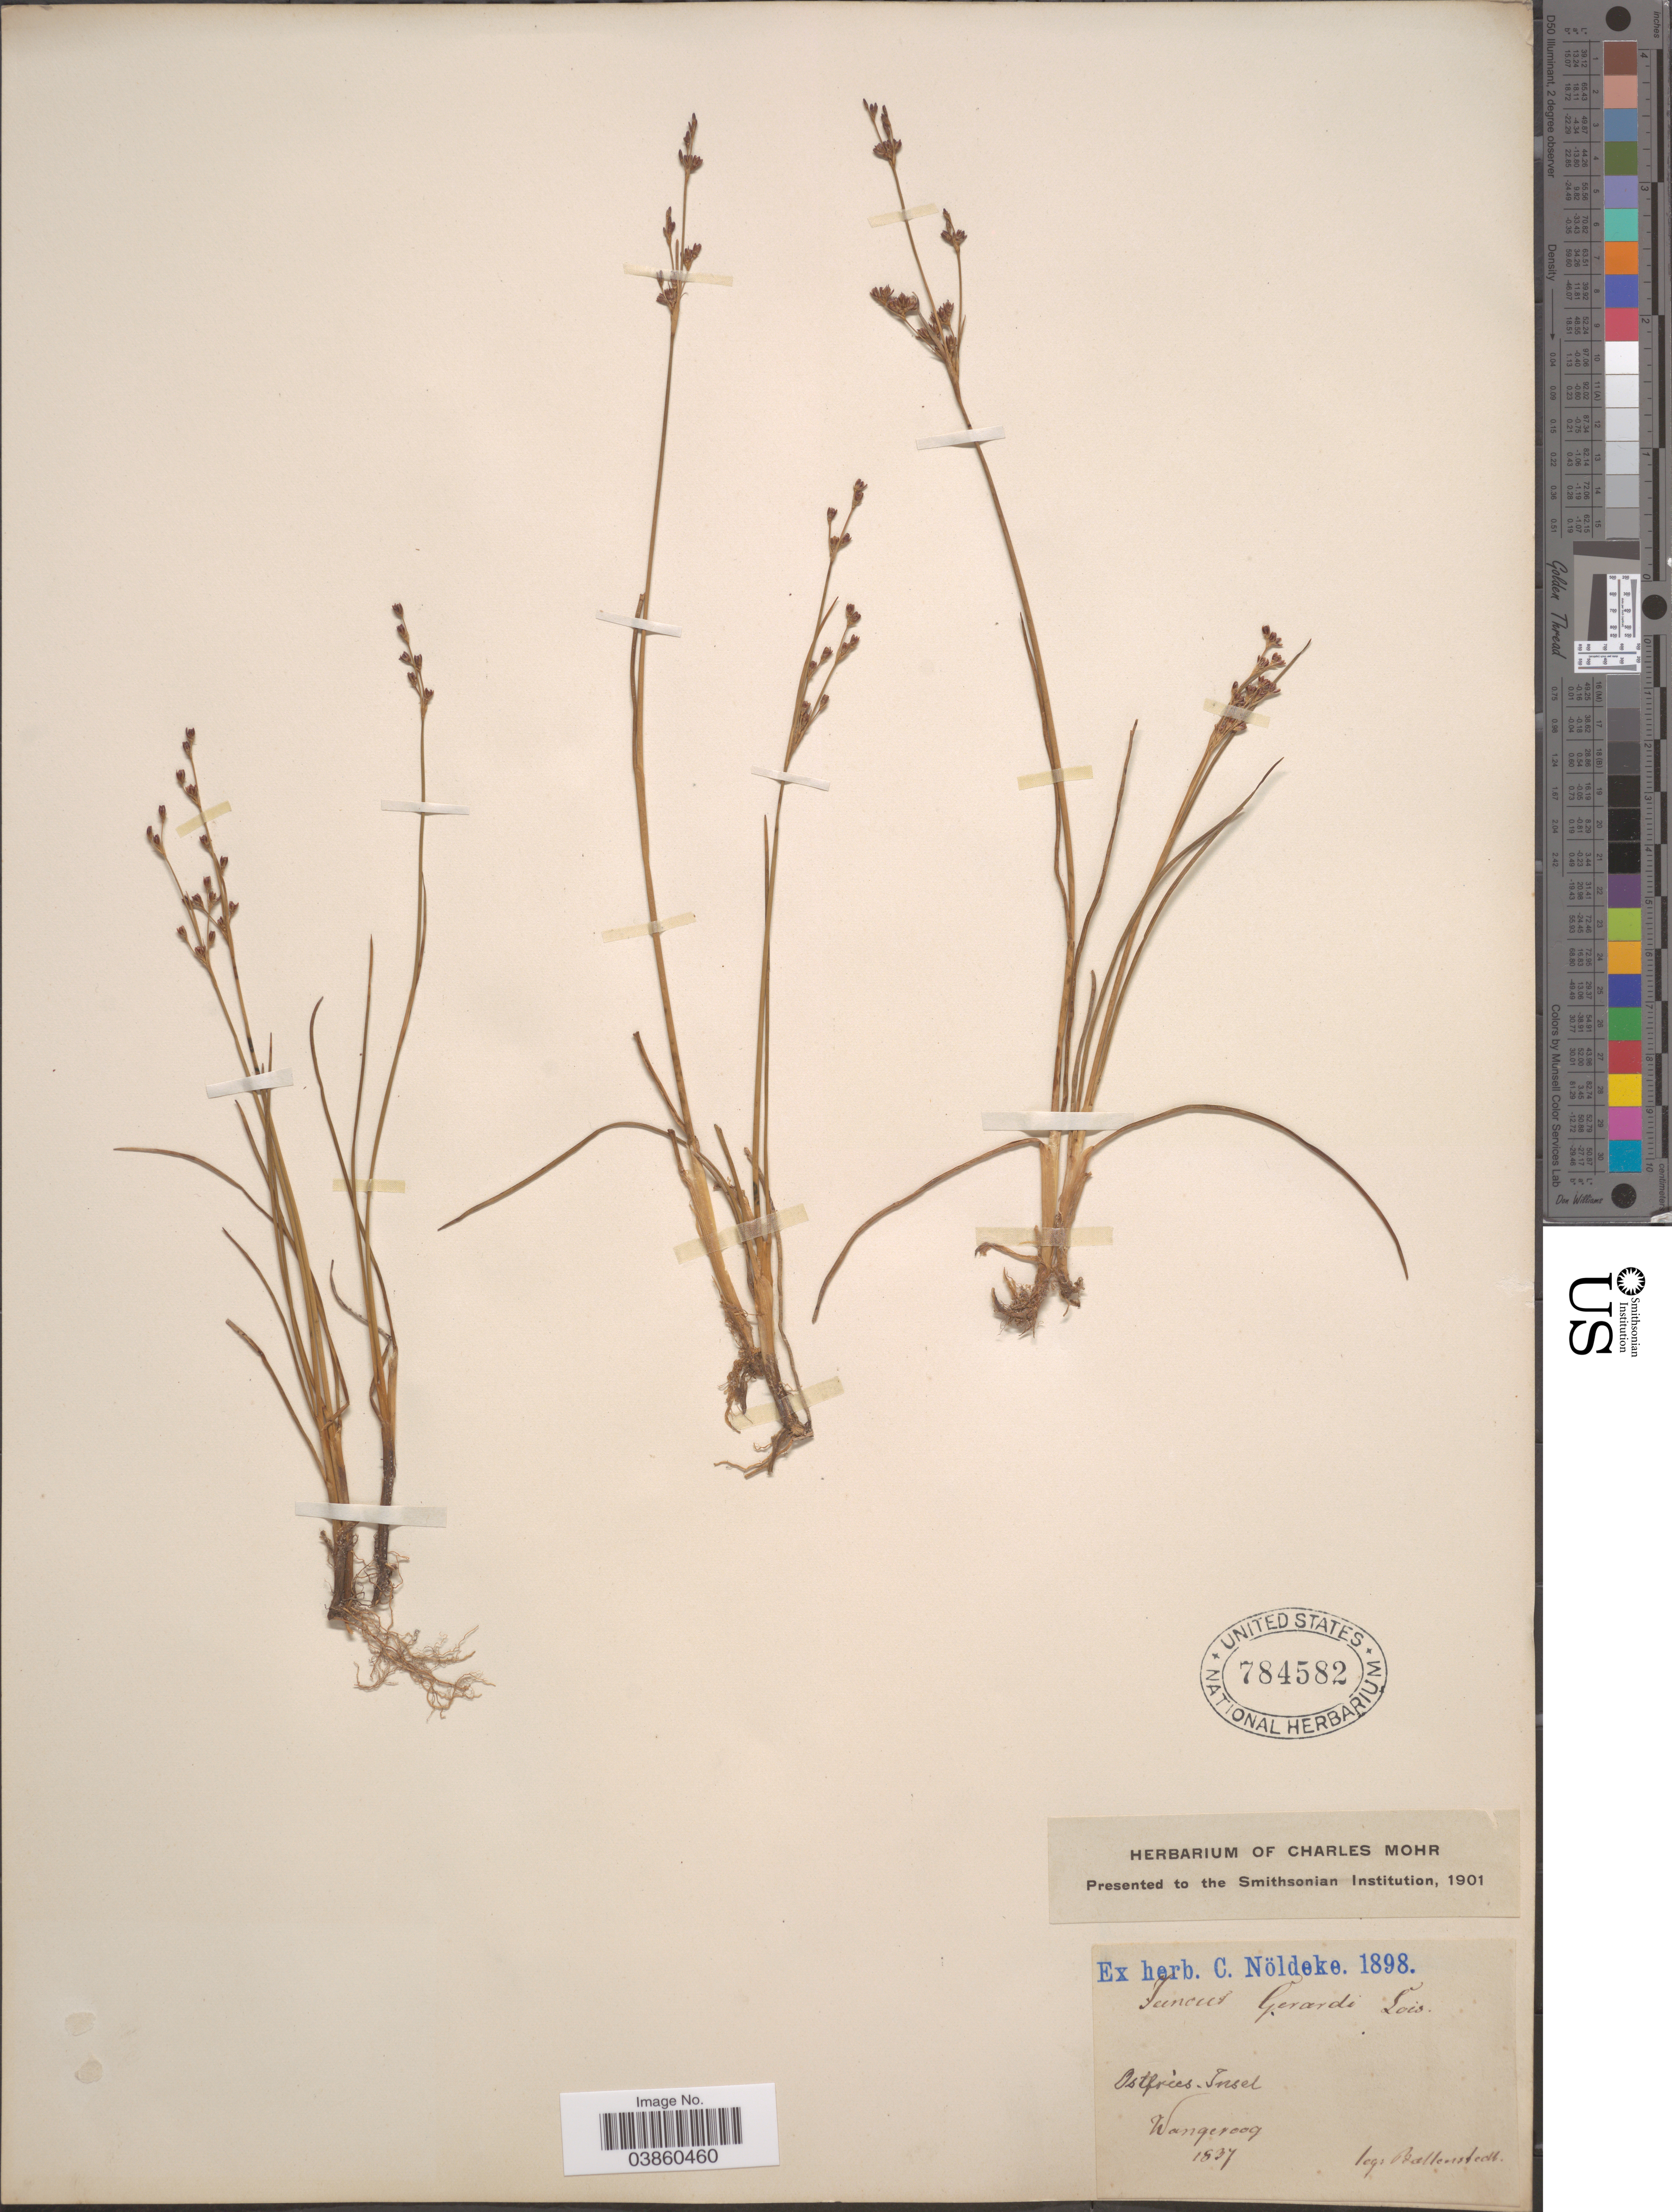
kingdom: Plantae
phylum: Tracheophyta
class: Liliopsida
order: Poales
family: Juncaceae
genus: Juncus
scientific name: Juncus gerardi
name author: Loisel.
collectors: Ballenstedt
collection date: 1837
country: Germany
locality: Ostfries - Insel. Wangeroog.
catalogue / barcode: US 784582